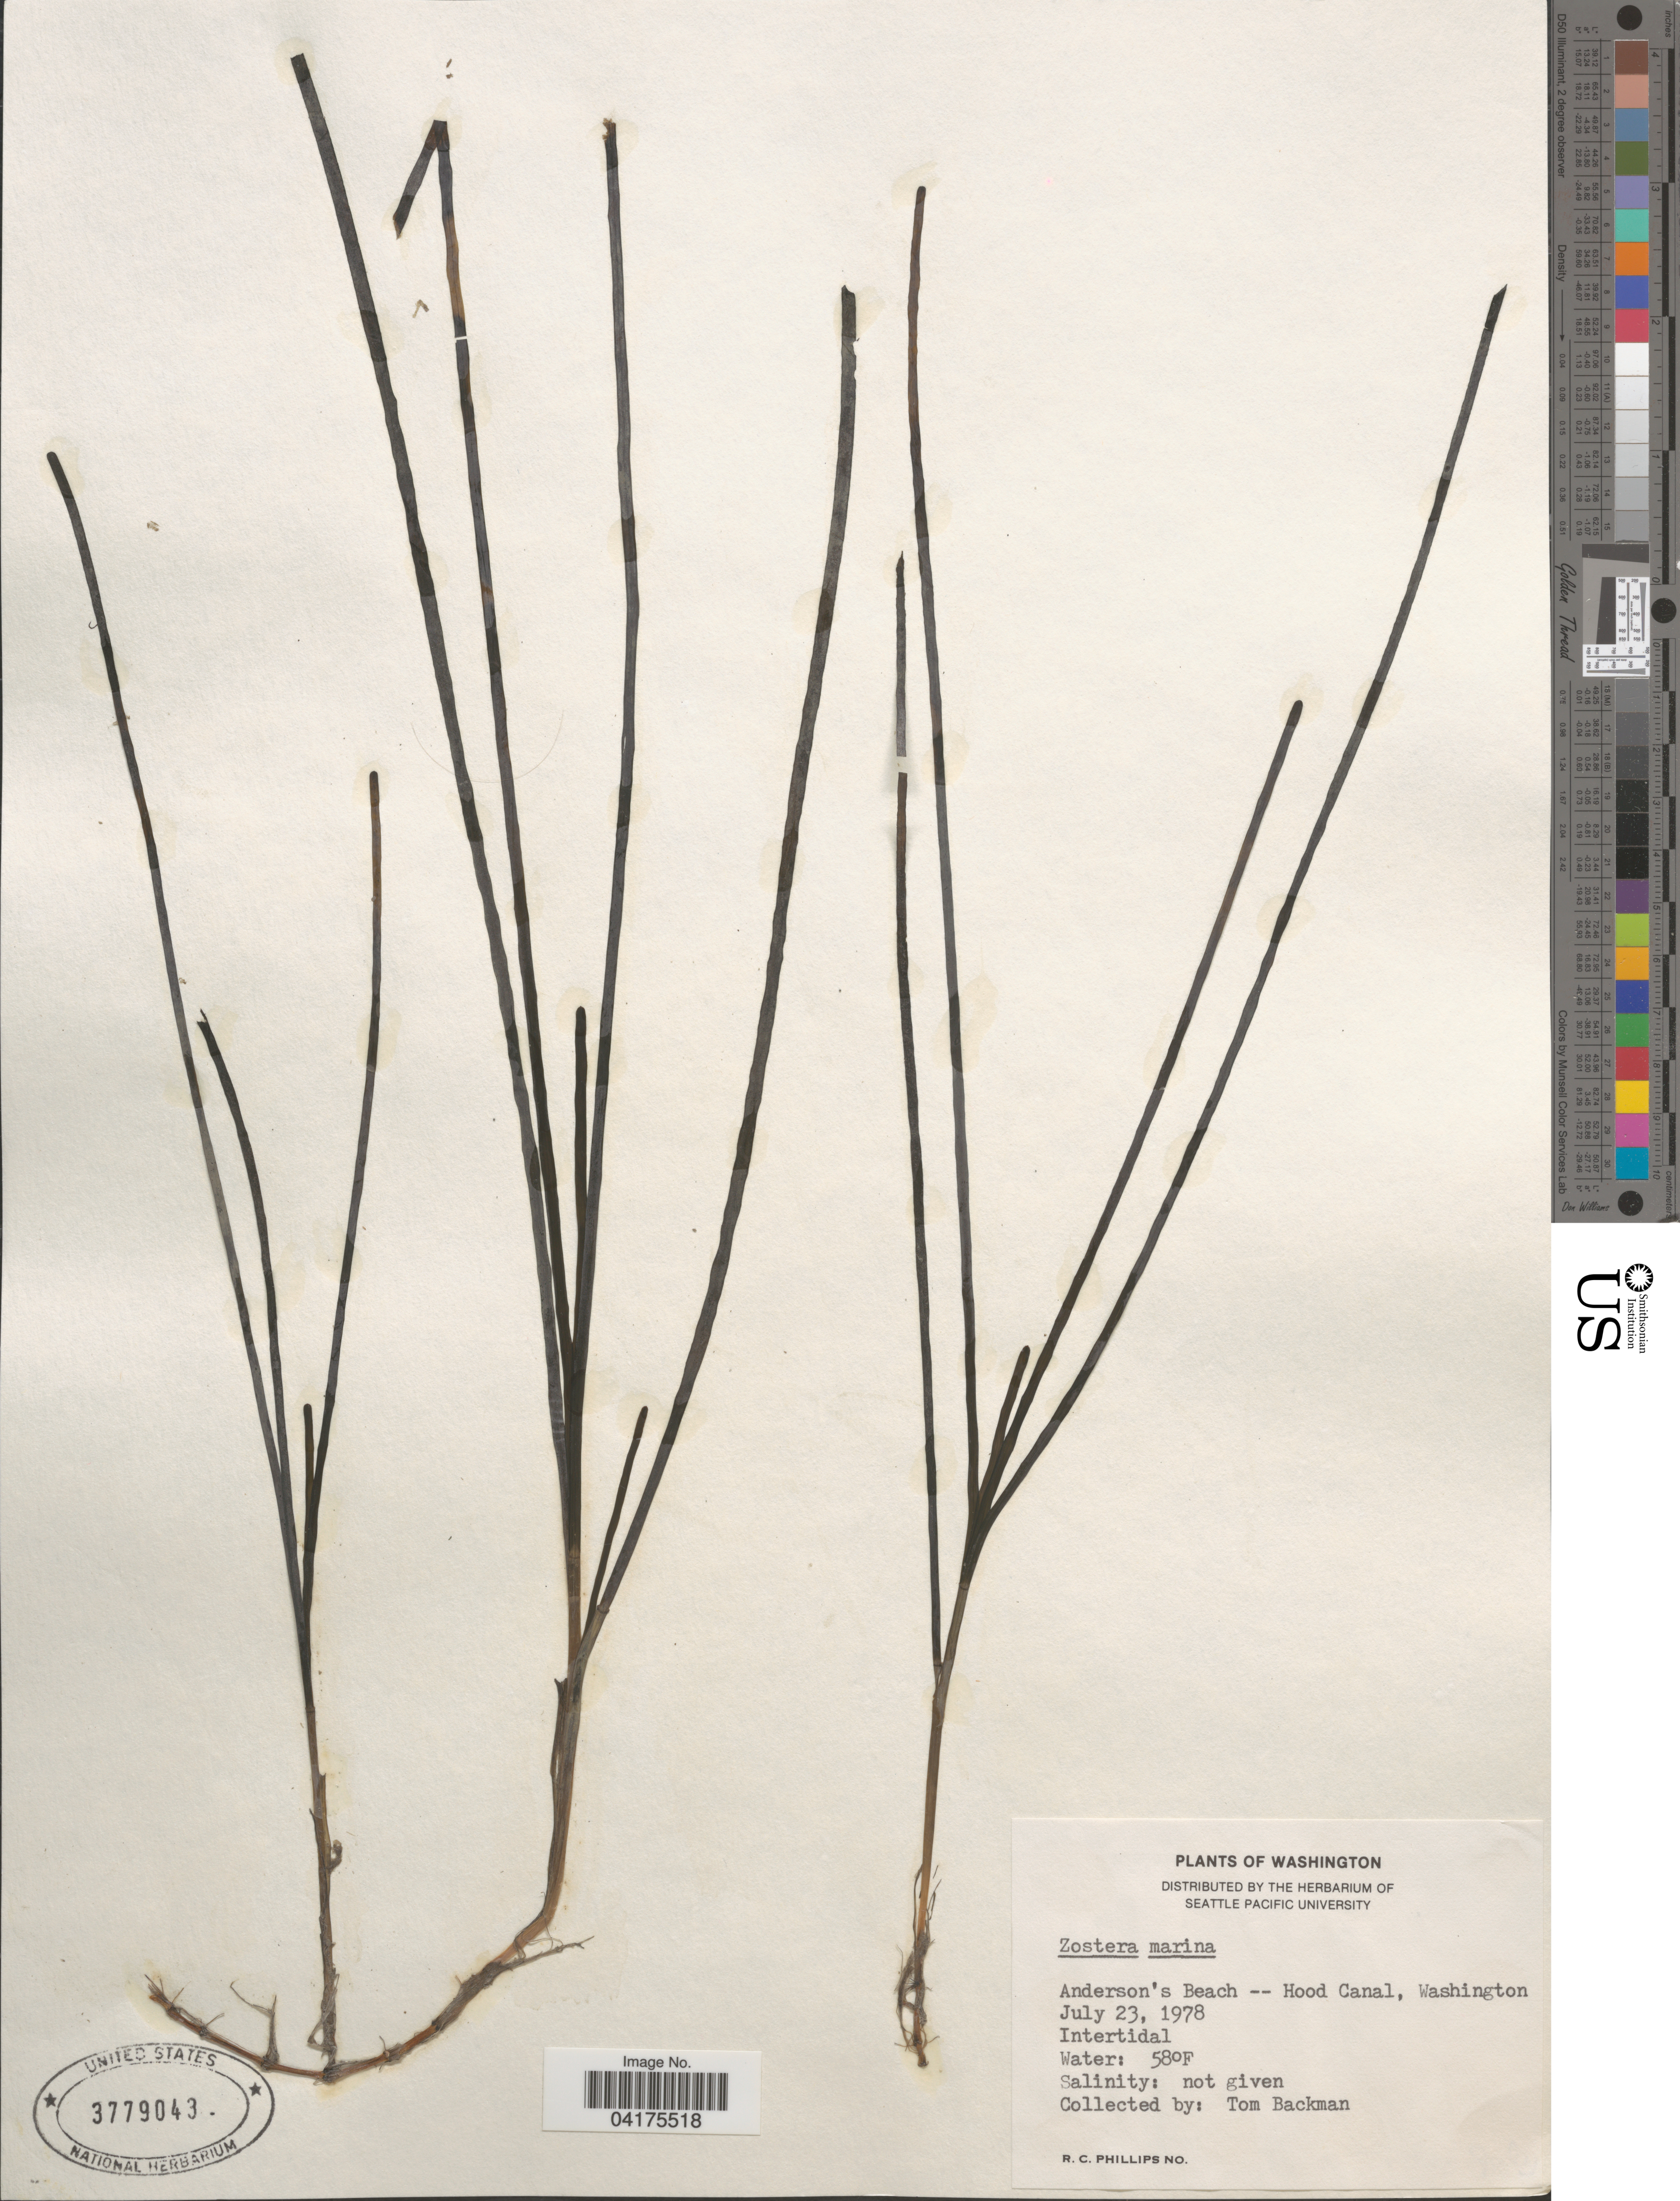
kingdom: Plantae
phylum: Tracheophyta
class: Liliopsida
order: Alismatales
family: Zosteraceae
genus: Zostera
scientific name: Zostera marina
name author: L.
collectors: T. Backman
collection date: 1978-07-23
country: United States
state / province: Washington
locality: Anderson's Beach -- Hood Canal.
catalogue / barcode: US 3779043